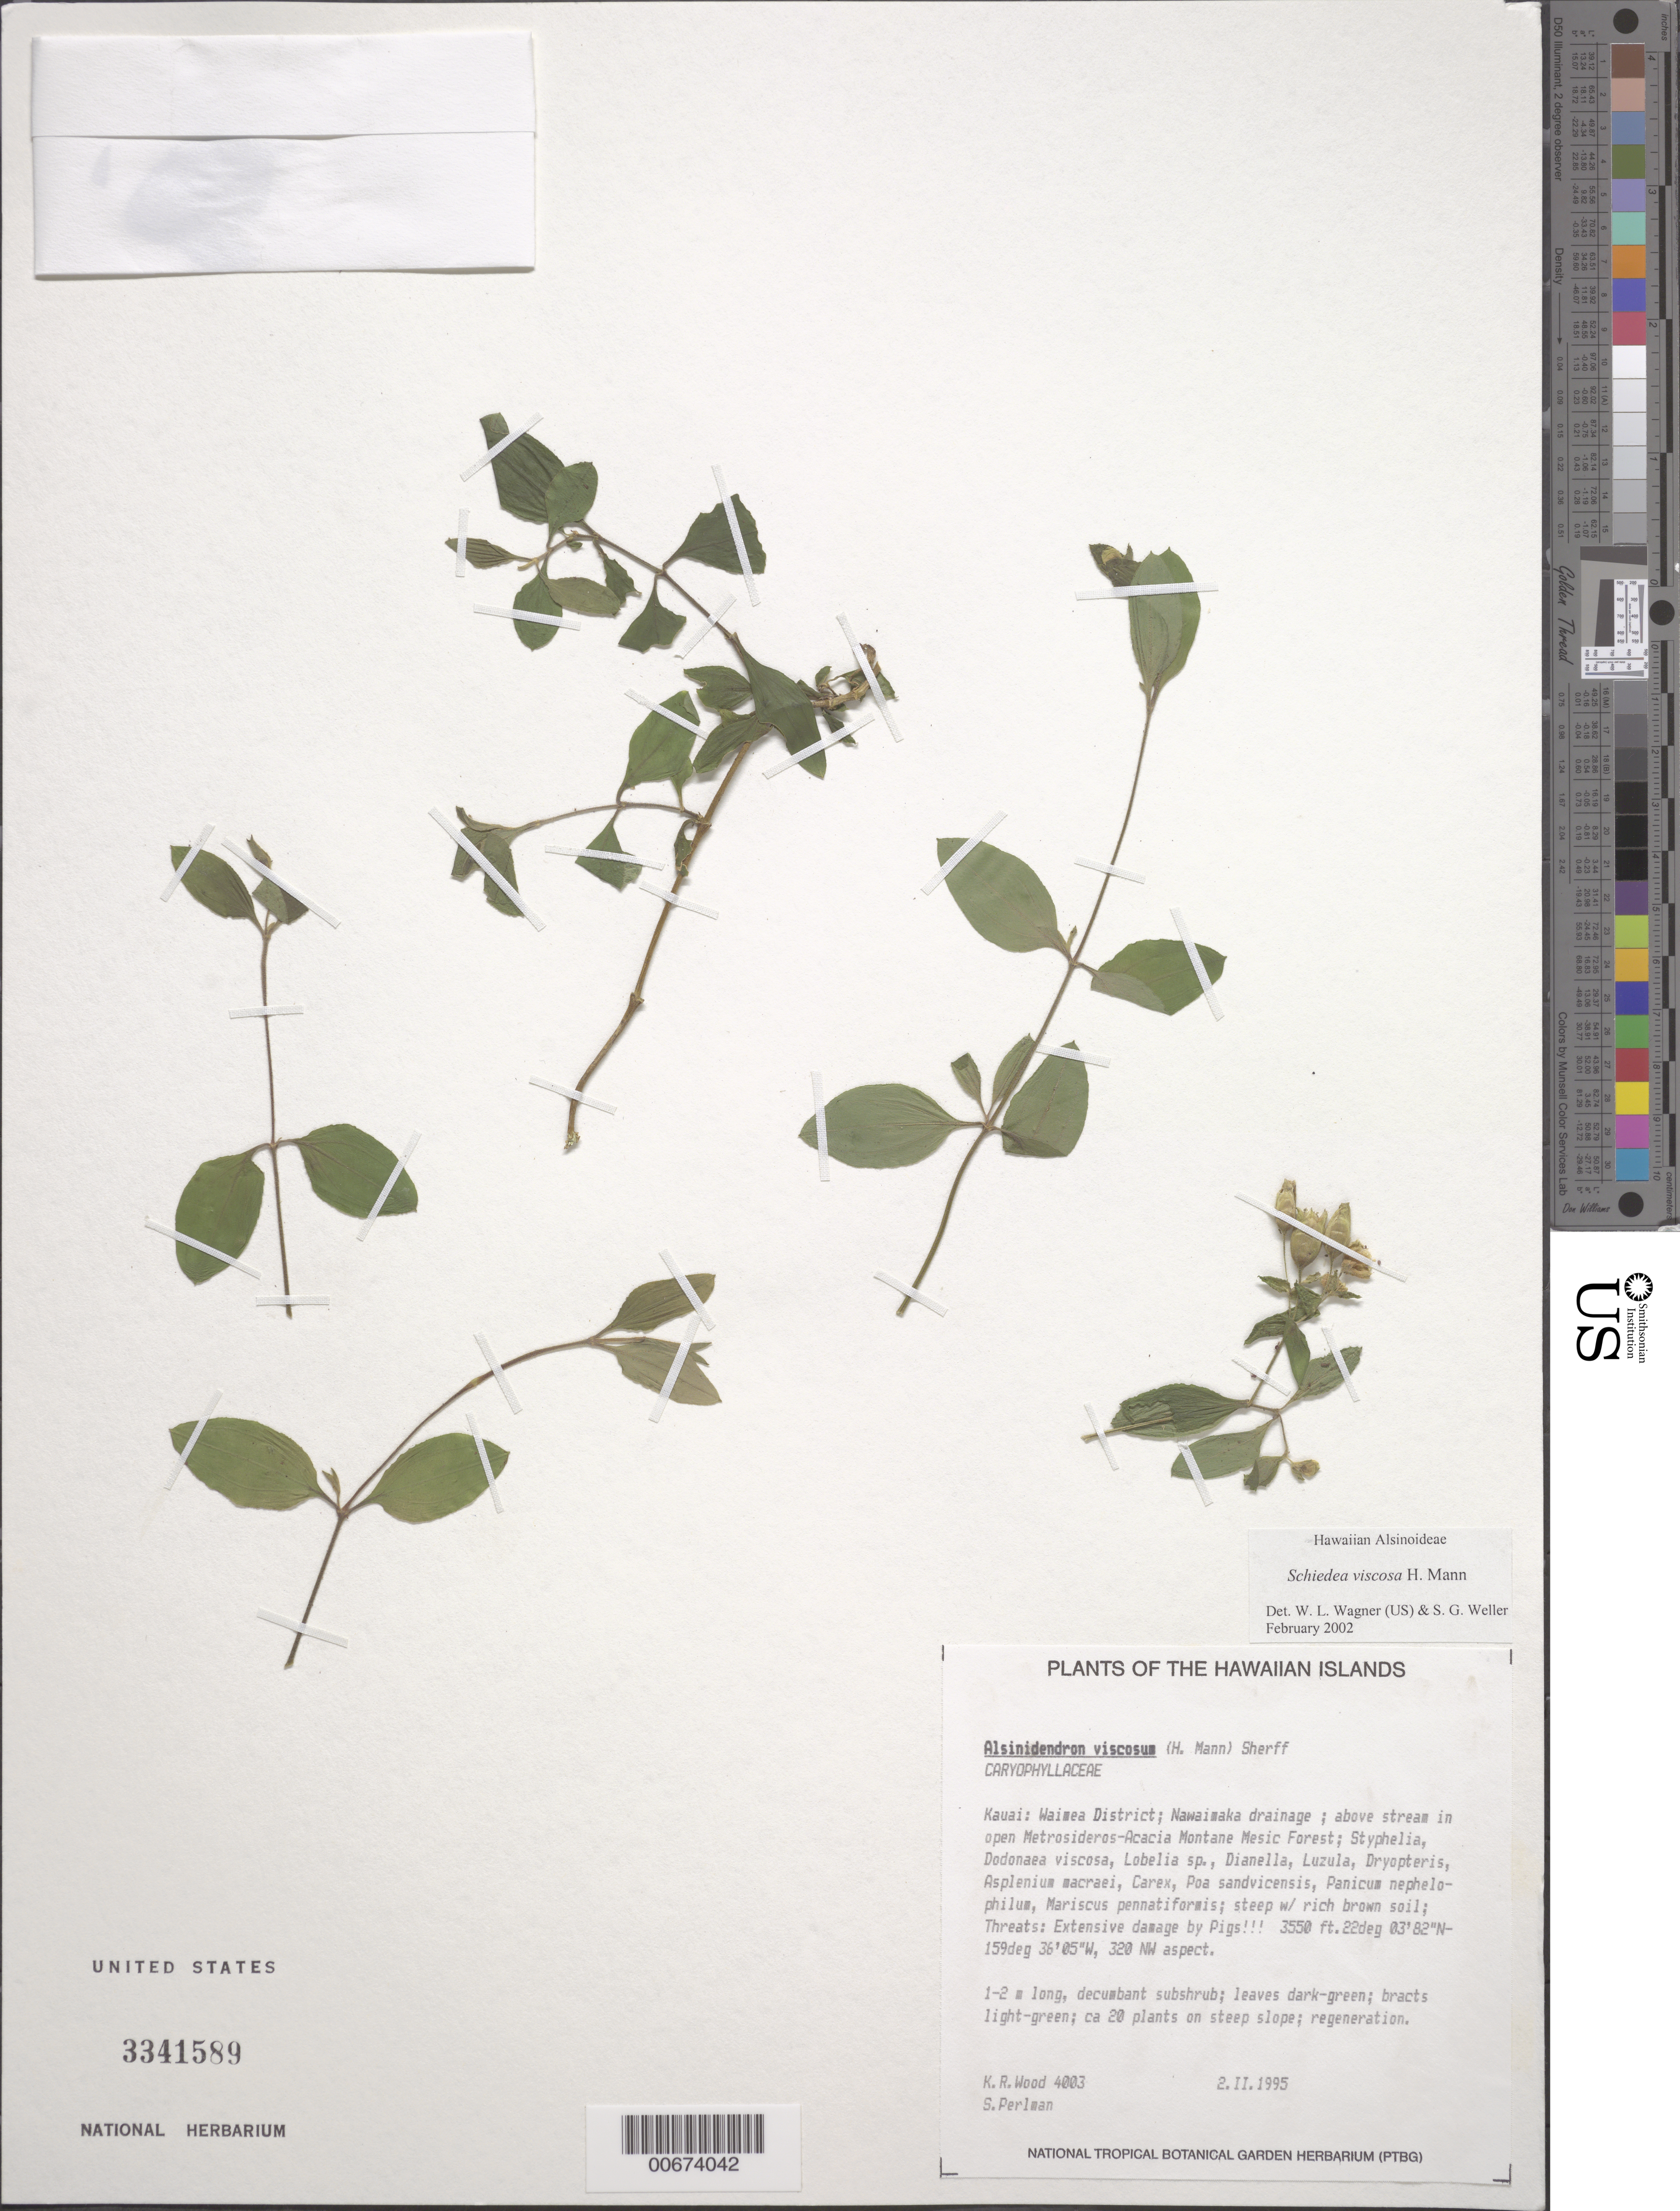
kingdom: Plantae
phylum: Tracheophyta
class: Magnoliopsida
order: Caryophyllales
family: Caryophyllaceae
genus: Schiedea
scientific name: Schiedea viscosa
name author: H. Mann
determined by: Wagner, W. L.; Weller, Stephen G.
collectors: K. R. Wood & S. P. Perlman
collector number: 4003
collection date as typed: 2 Feb 1995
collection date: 1995-02-02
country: United States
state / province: Hawaii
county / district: Kauai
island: Kaua'i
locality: Waimea District, Nawaimaka drainage, above stream.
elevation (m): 1082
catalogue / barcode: US 3441589